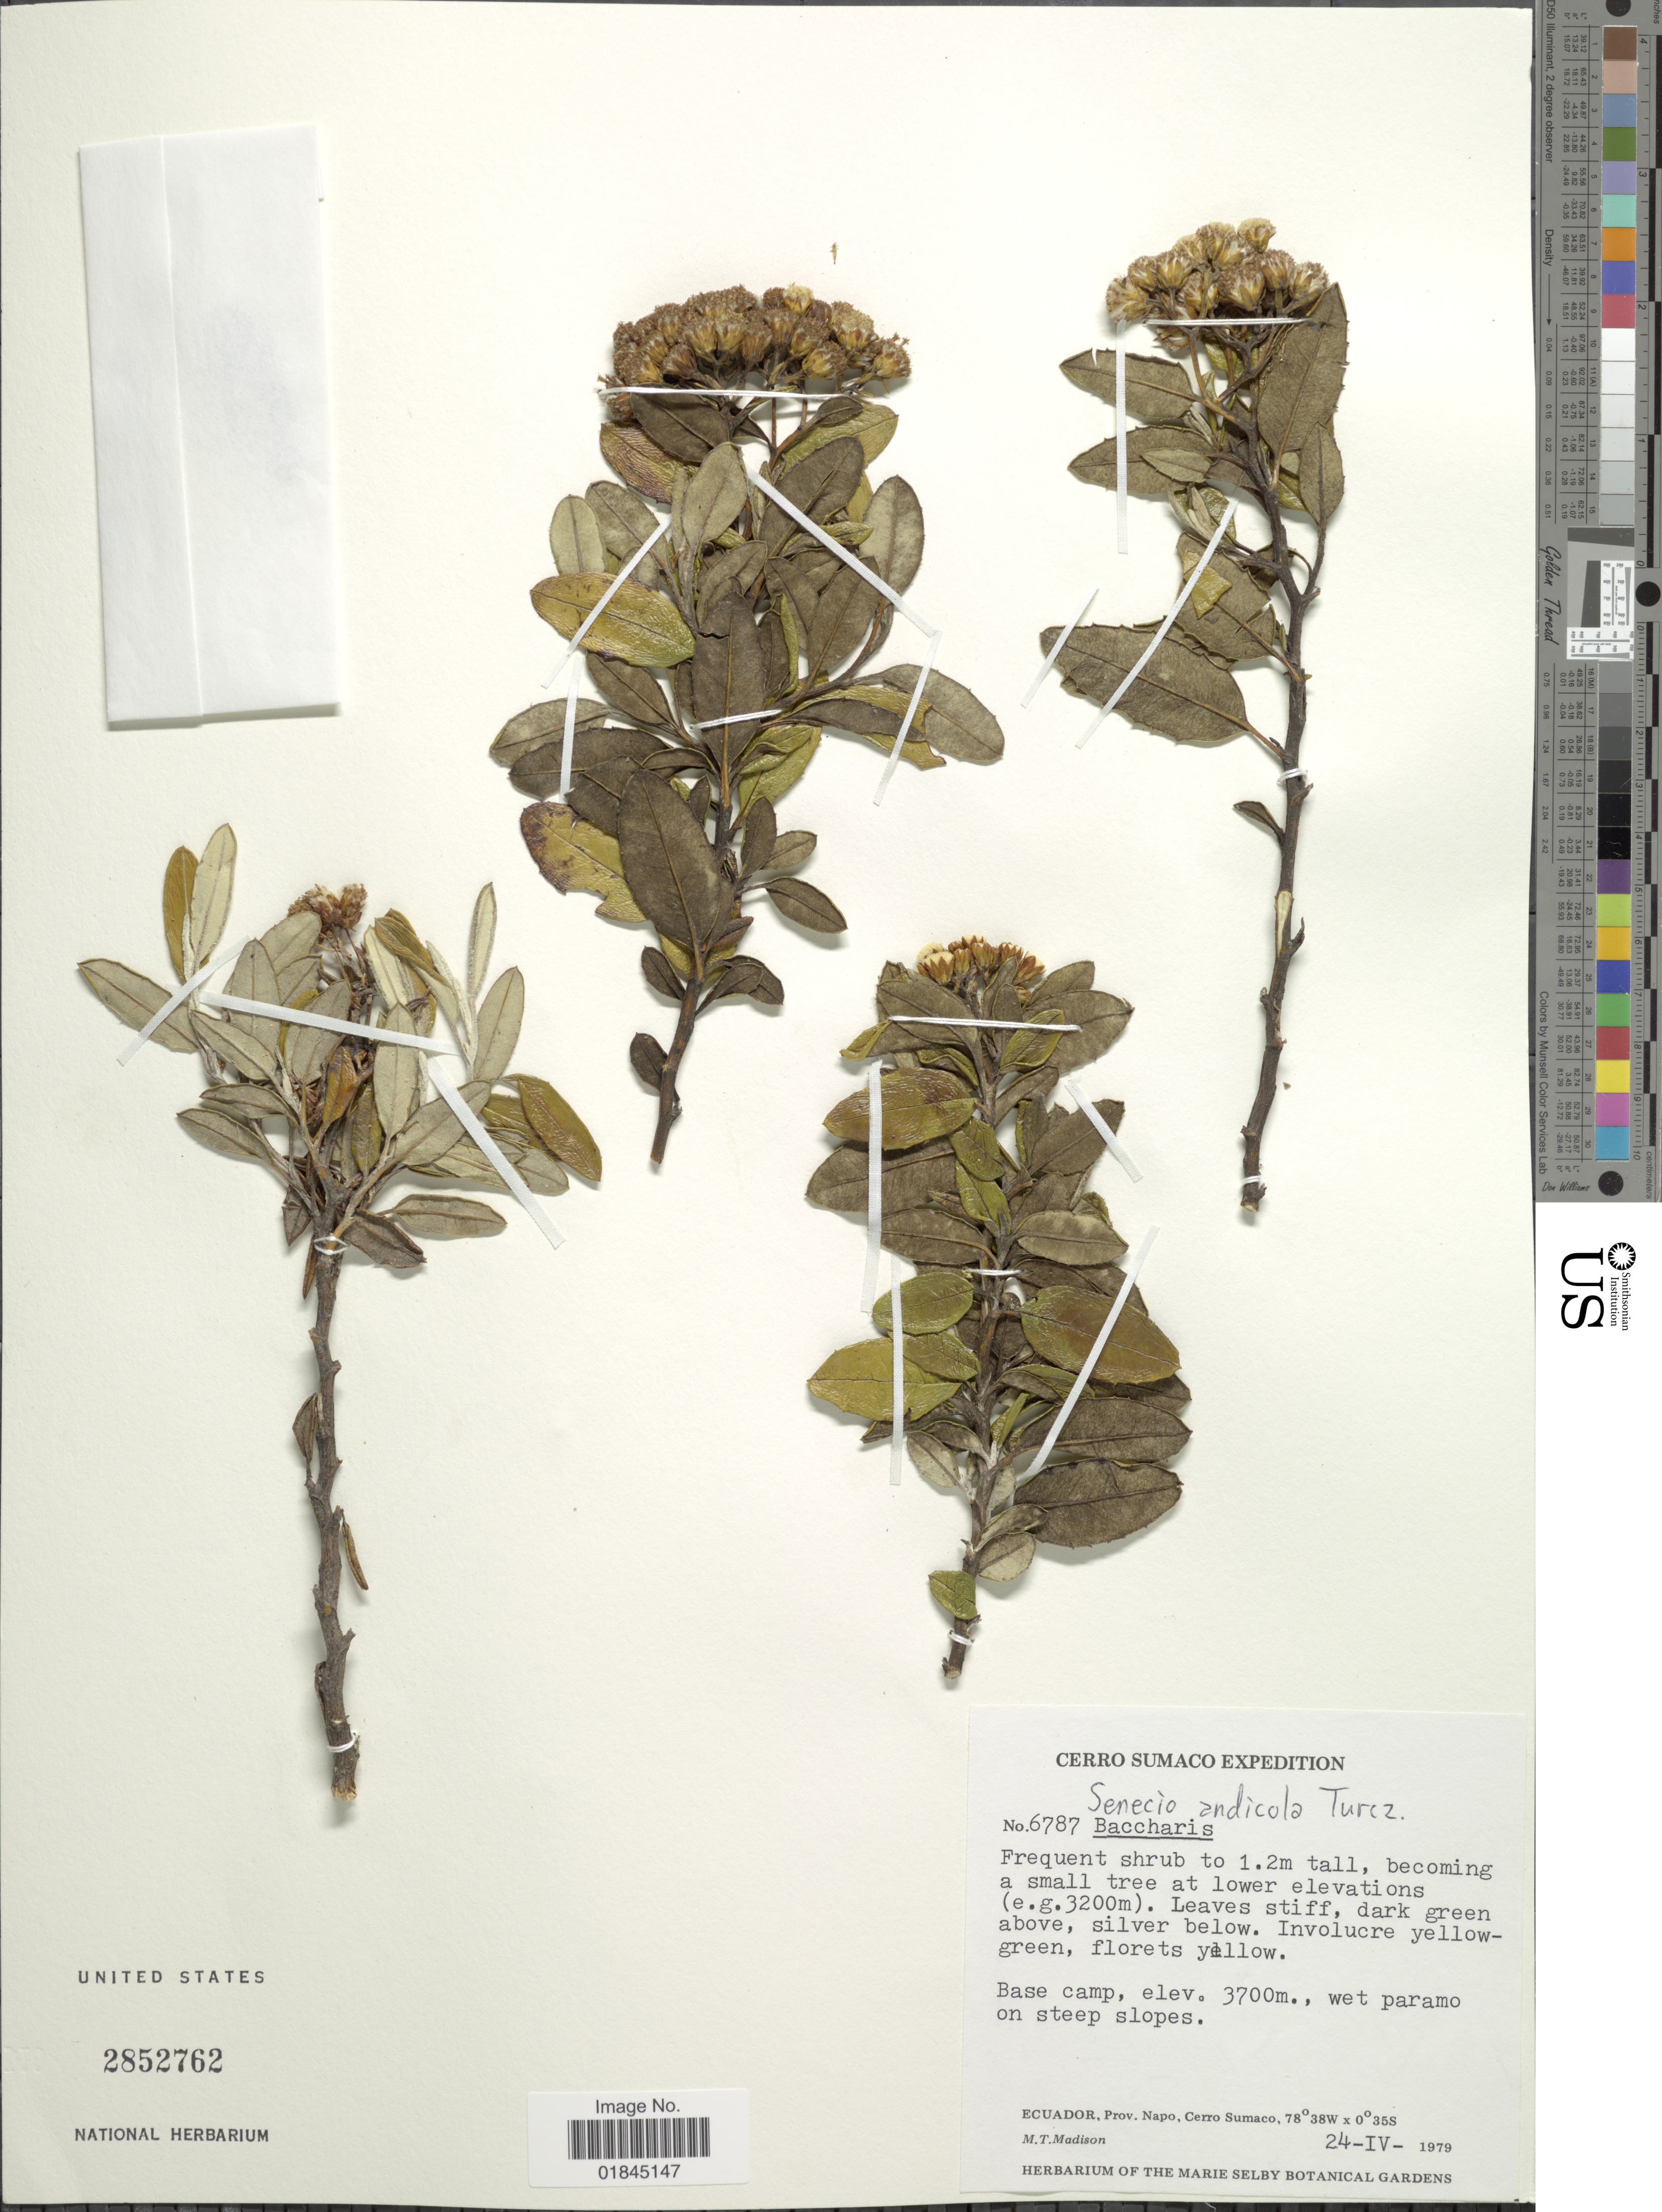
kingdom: Plantae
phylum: Tracheophyta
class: Magnoliopsida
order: Asterales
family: Asteraceae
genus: Pentacalia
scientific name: Pentacalia andicola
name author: (Turcz.) Cuatrec.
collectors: M. T. Madison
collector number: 6787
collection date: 1979-04-24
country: Ecuador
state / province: Napo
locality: Ecuador, Prov. Napo, Cerro Sumaco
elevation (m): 3700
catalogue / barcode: US 2852762